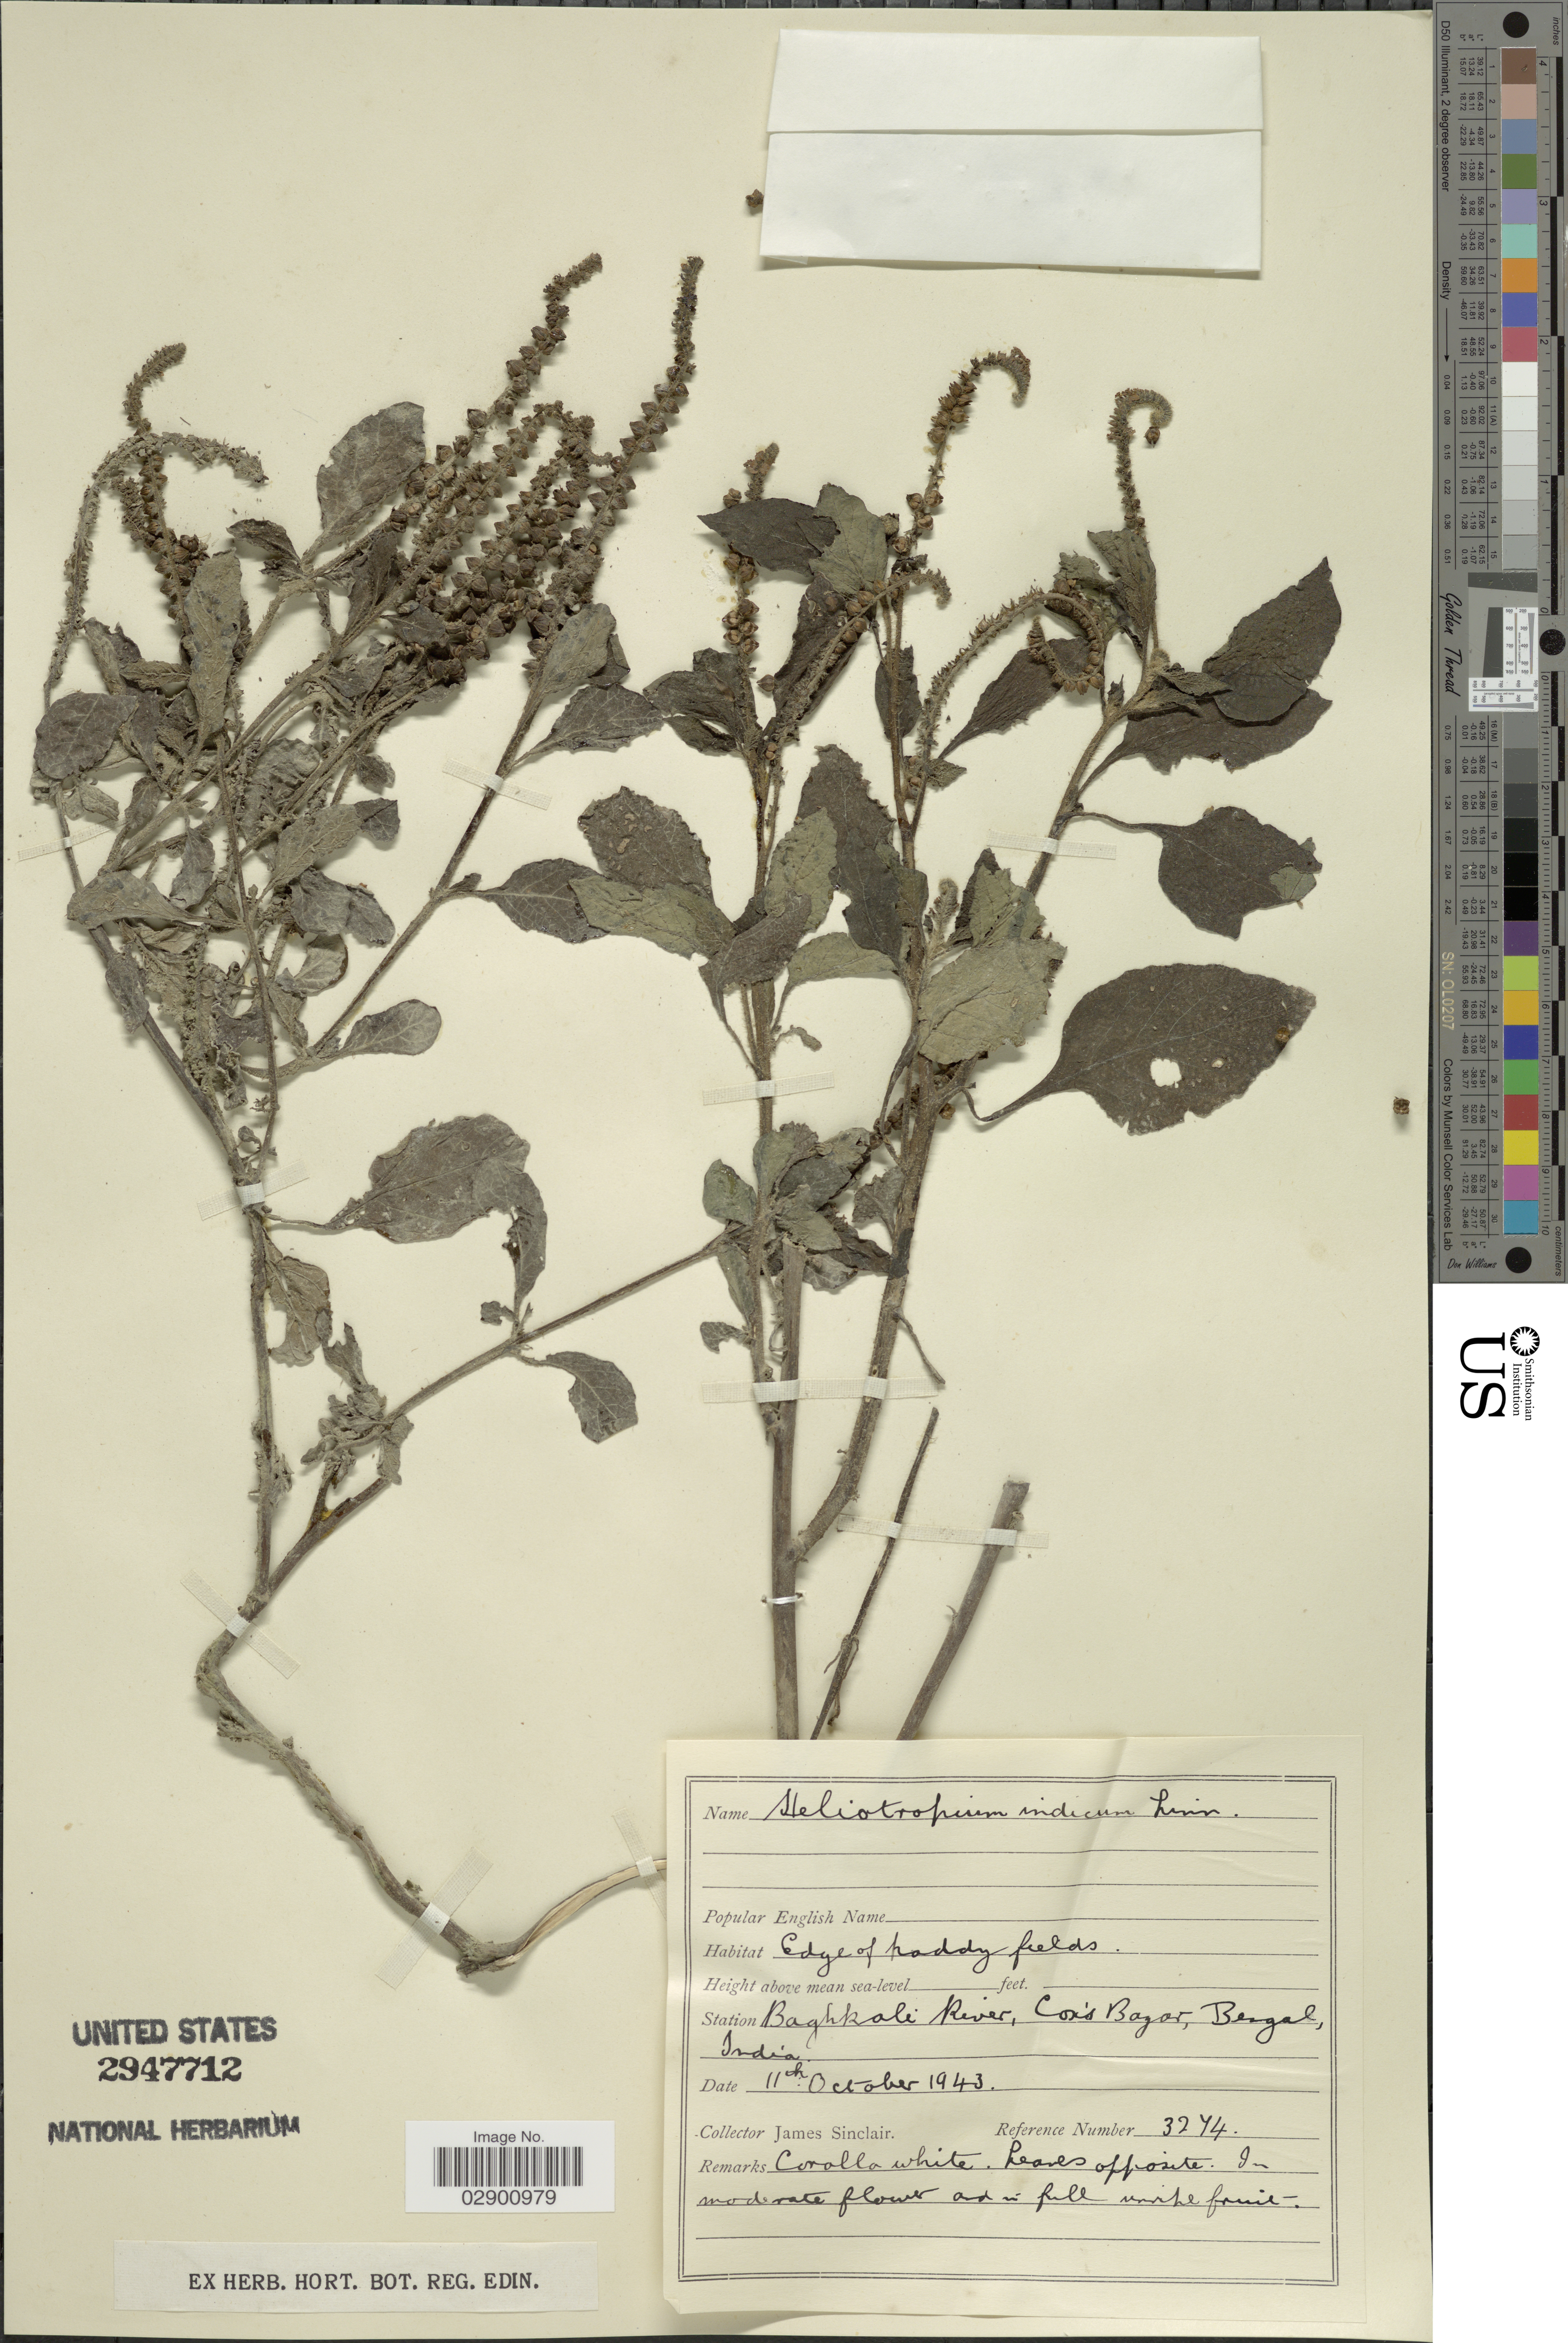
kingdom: Plantae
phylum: Tracheophyta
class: Magnoliopsida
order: Boraginales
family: Heliotropiaceae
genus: Heliotropium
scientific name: Heliotropium indicum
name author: L.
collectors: J. Sinclair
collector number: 3274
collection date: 1943-10-11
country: Bangladesh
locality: Baghkali River, Cox's Bazar, Bengal.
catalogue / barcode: US 2947712